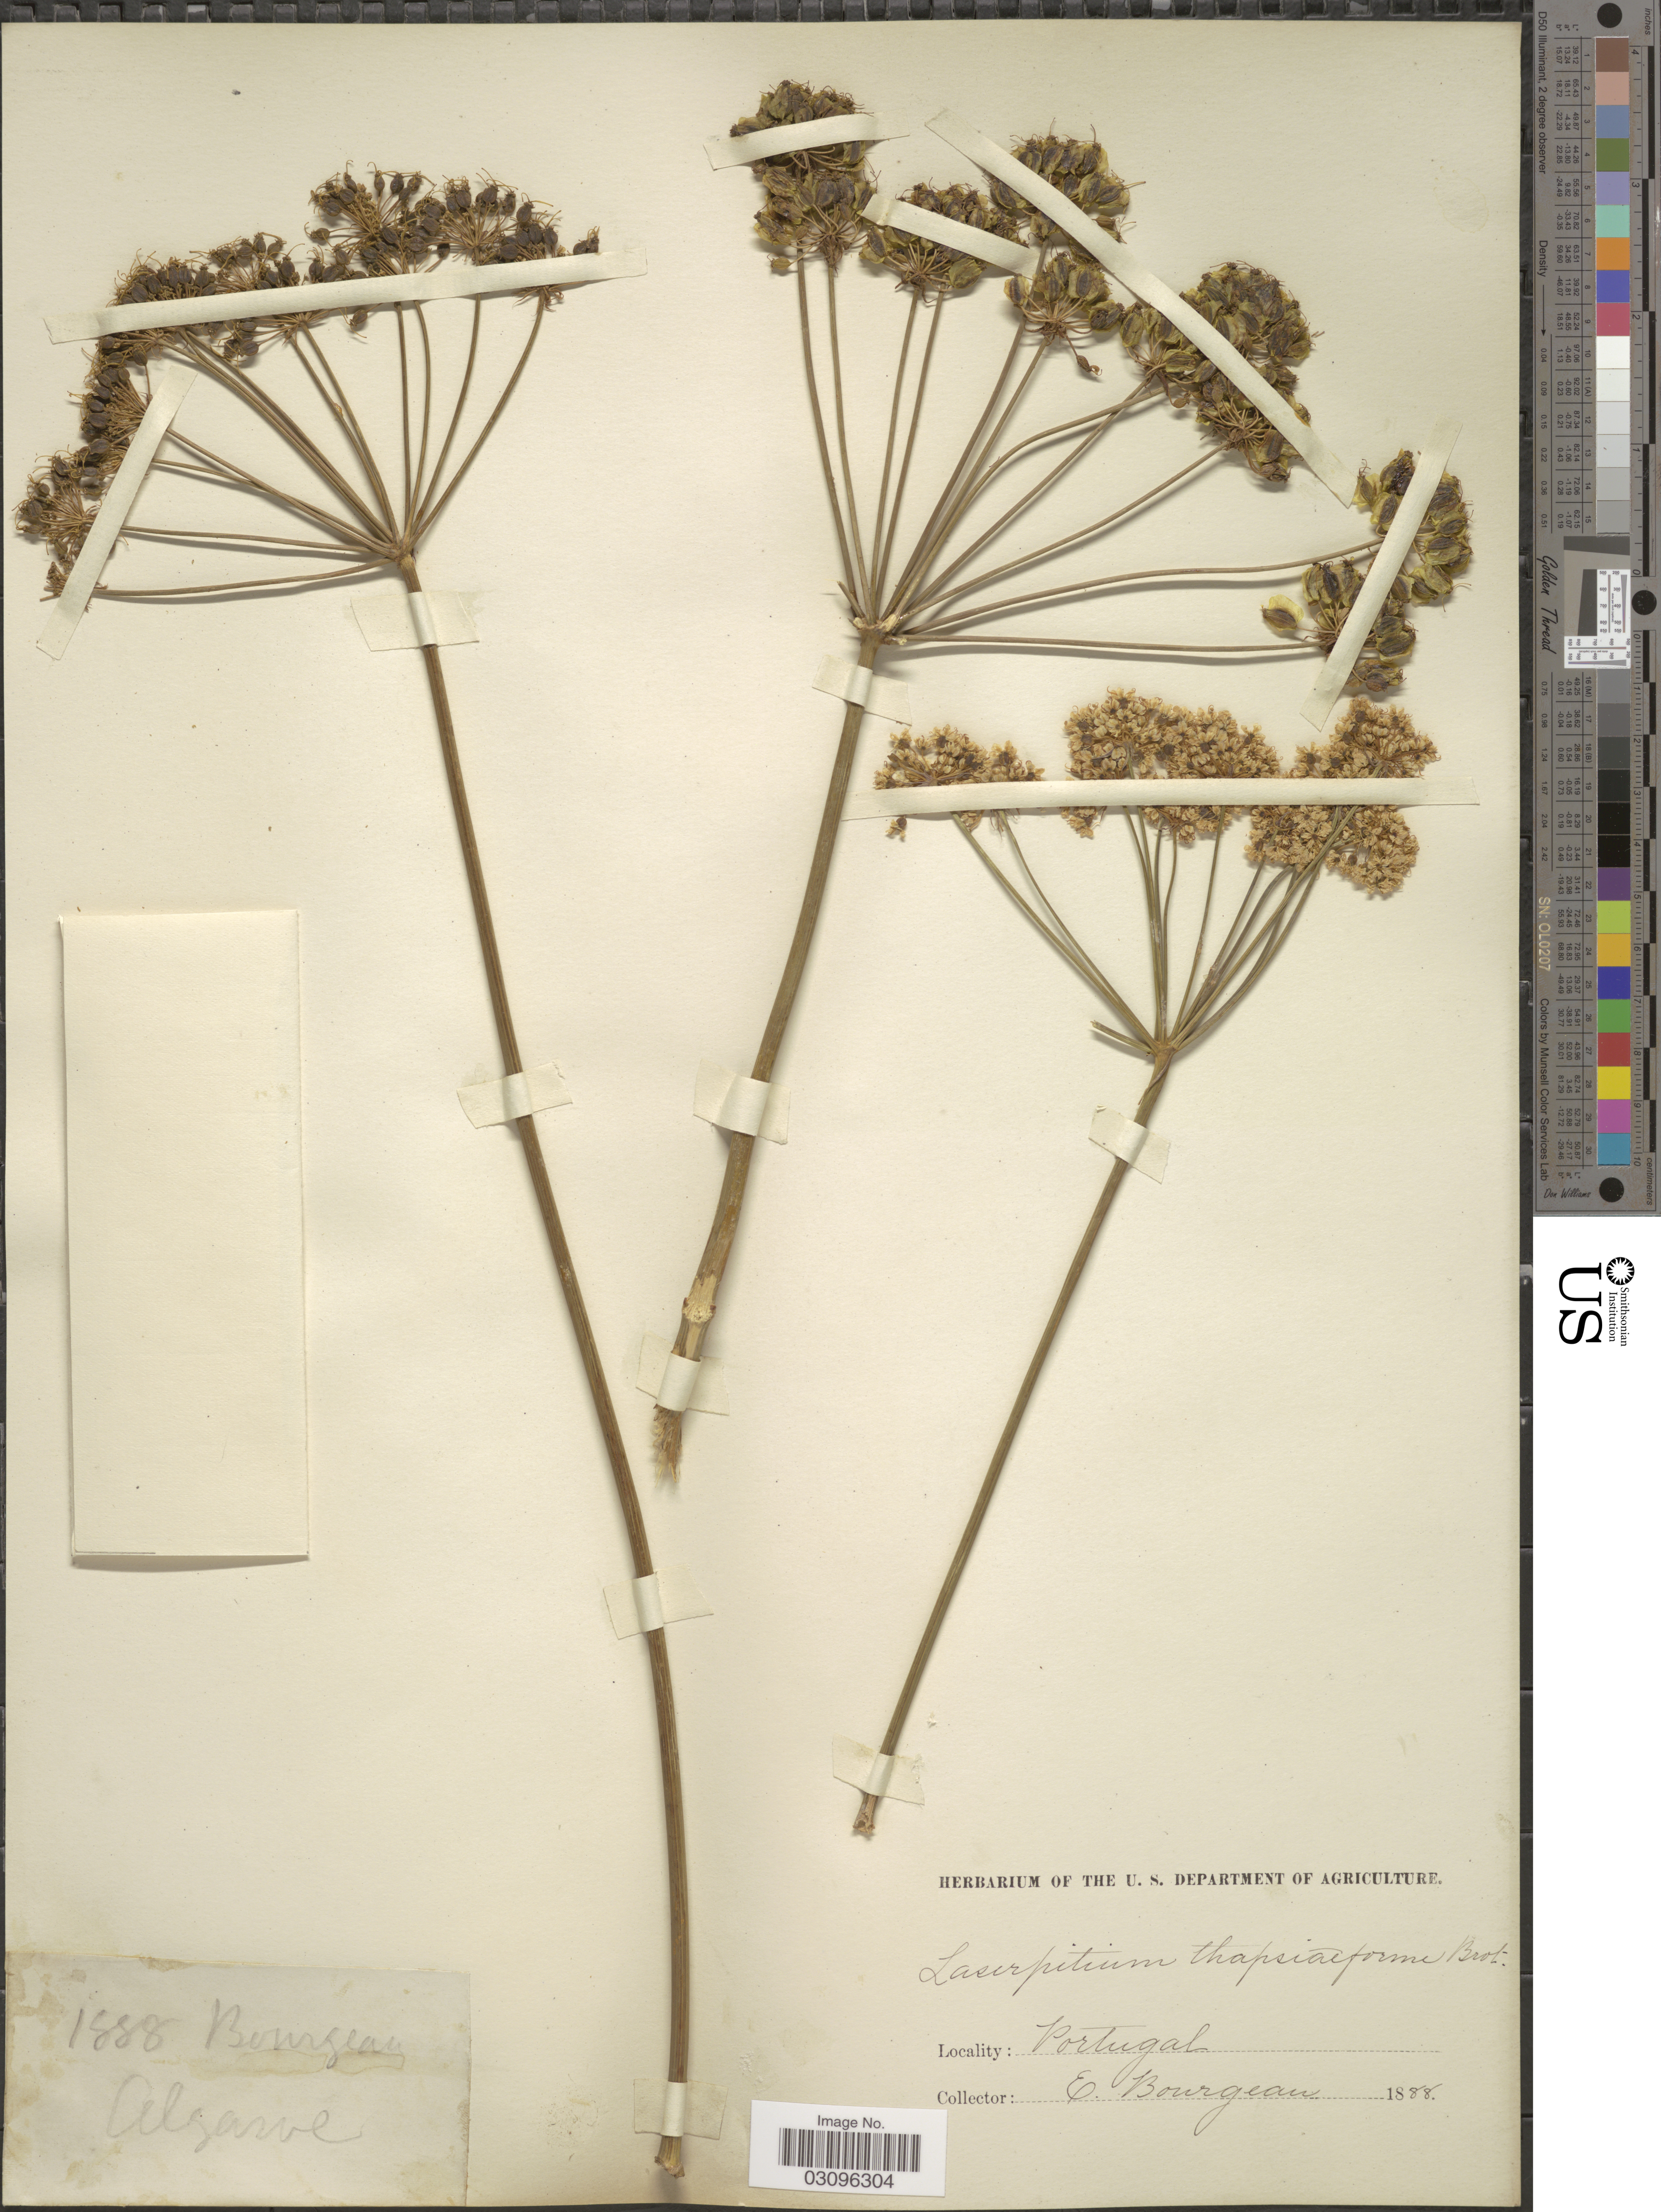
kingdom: Plantae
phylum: Tracheophyta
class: Magnoliopsida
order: Apiales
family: Apiaceae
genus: Laserpitium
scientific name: Laserpitium thapsiaeforme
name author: Brot.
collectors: E. Bourgeau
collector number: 1888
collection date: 1888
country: Portugal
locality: Algarve.